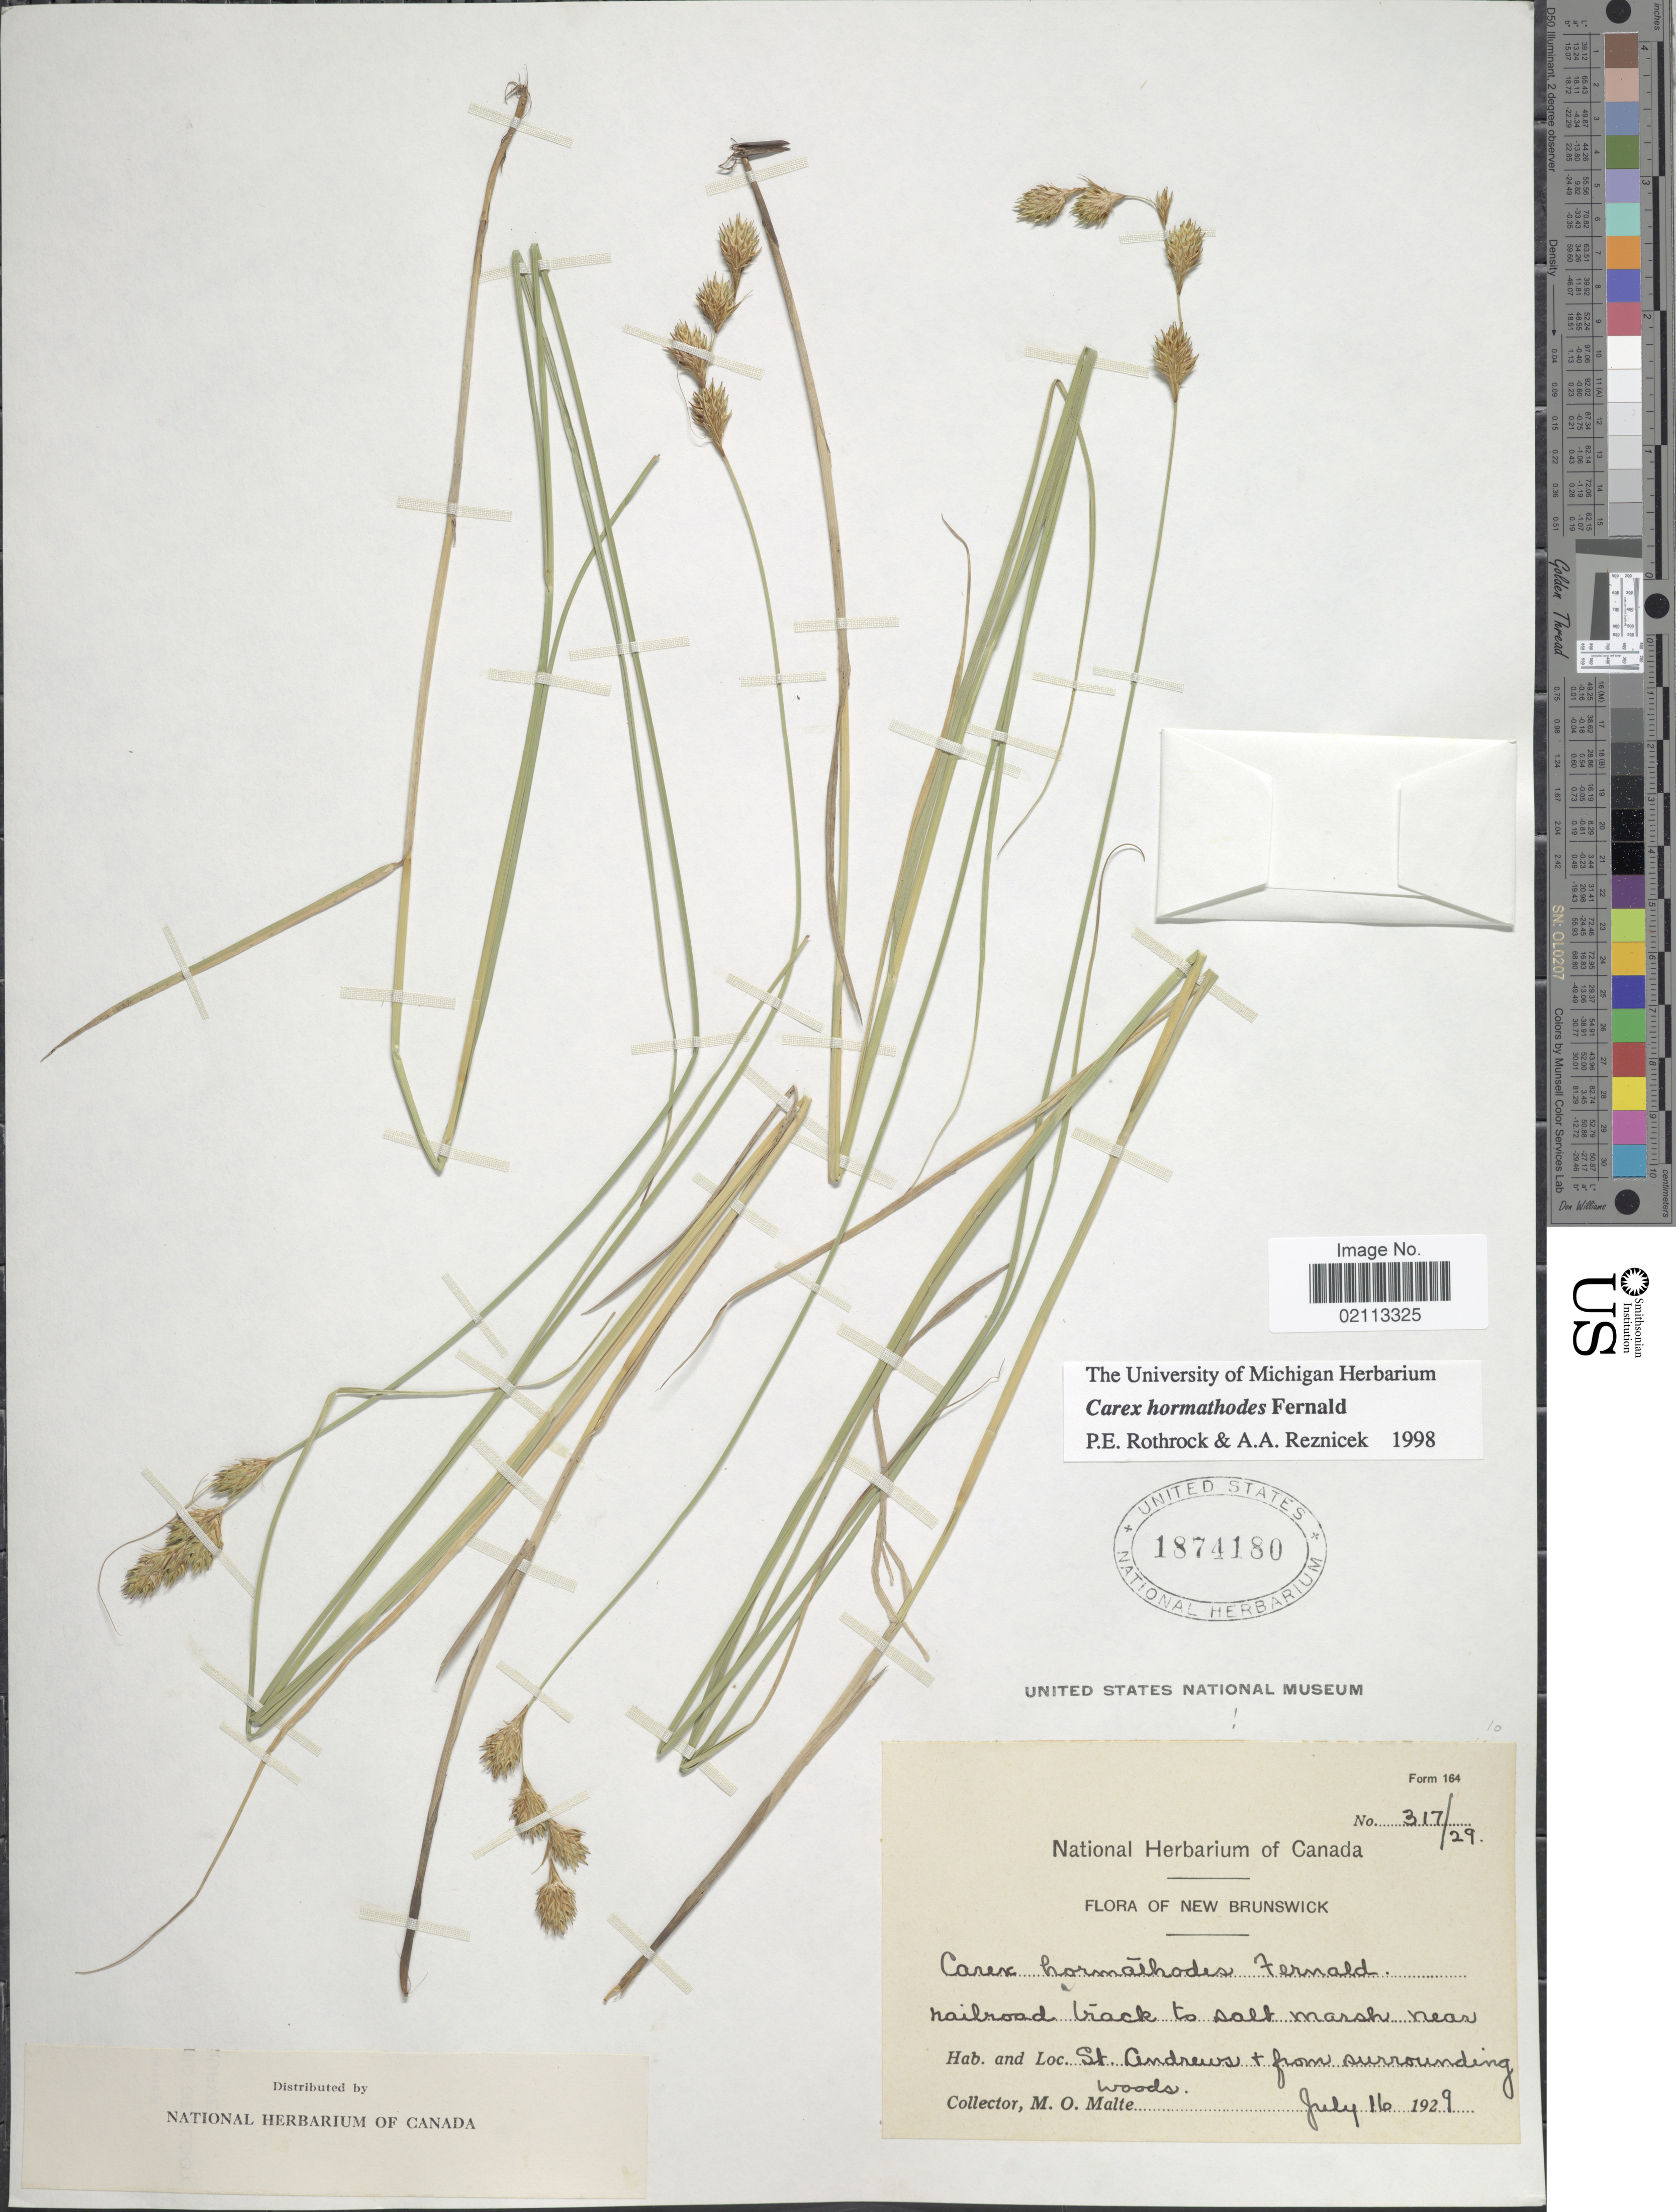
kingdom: Plantae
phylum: Tracheophyta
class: Liliopsida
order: Poales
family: Cyperaceae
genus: Carex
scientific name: Carex hormathodes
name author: Fernald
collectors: M. O. Malte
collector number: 317/29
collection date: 1929-07-16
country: Canada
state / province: New Brunswick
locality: Railroad track to salt marsh near St Andrews + from surrounding woods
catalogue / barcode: US 1874180